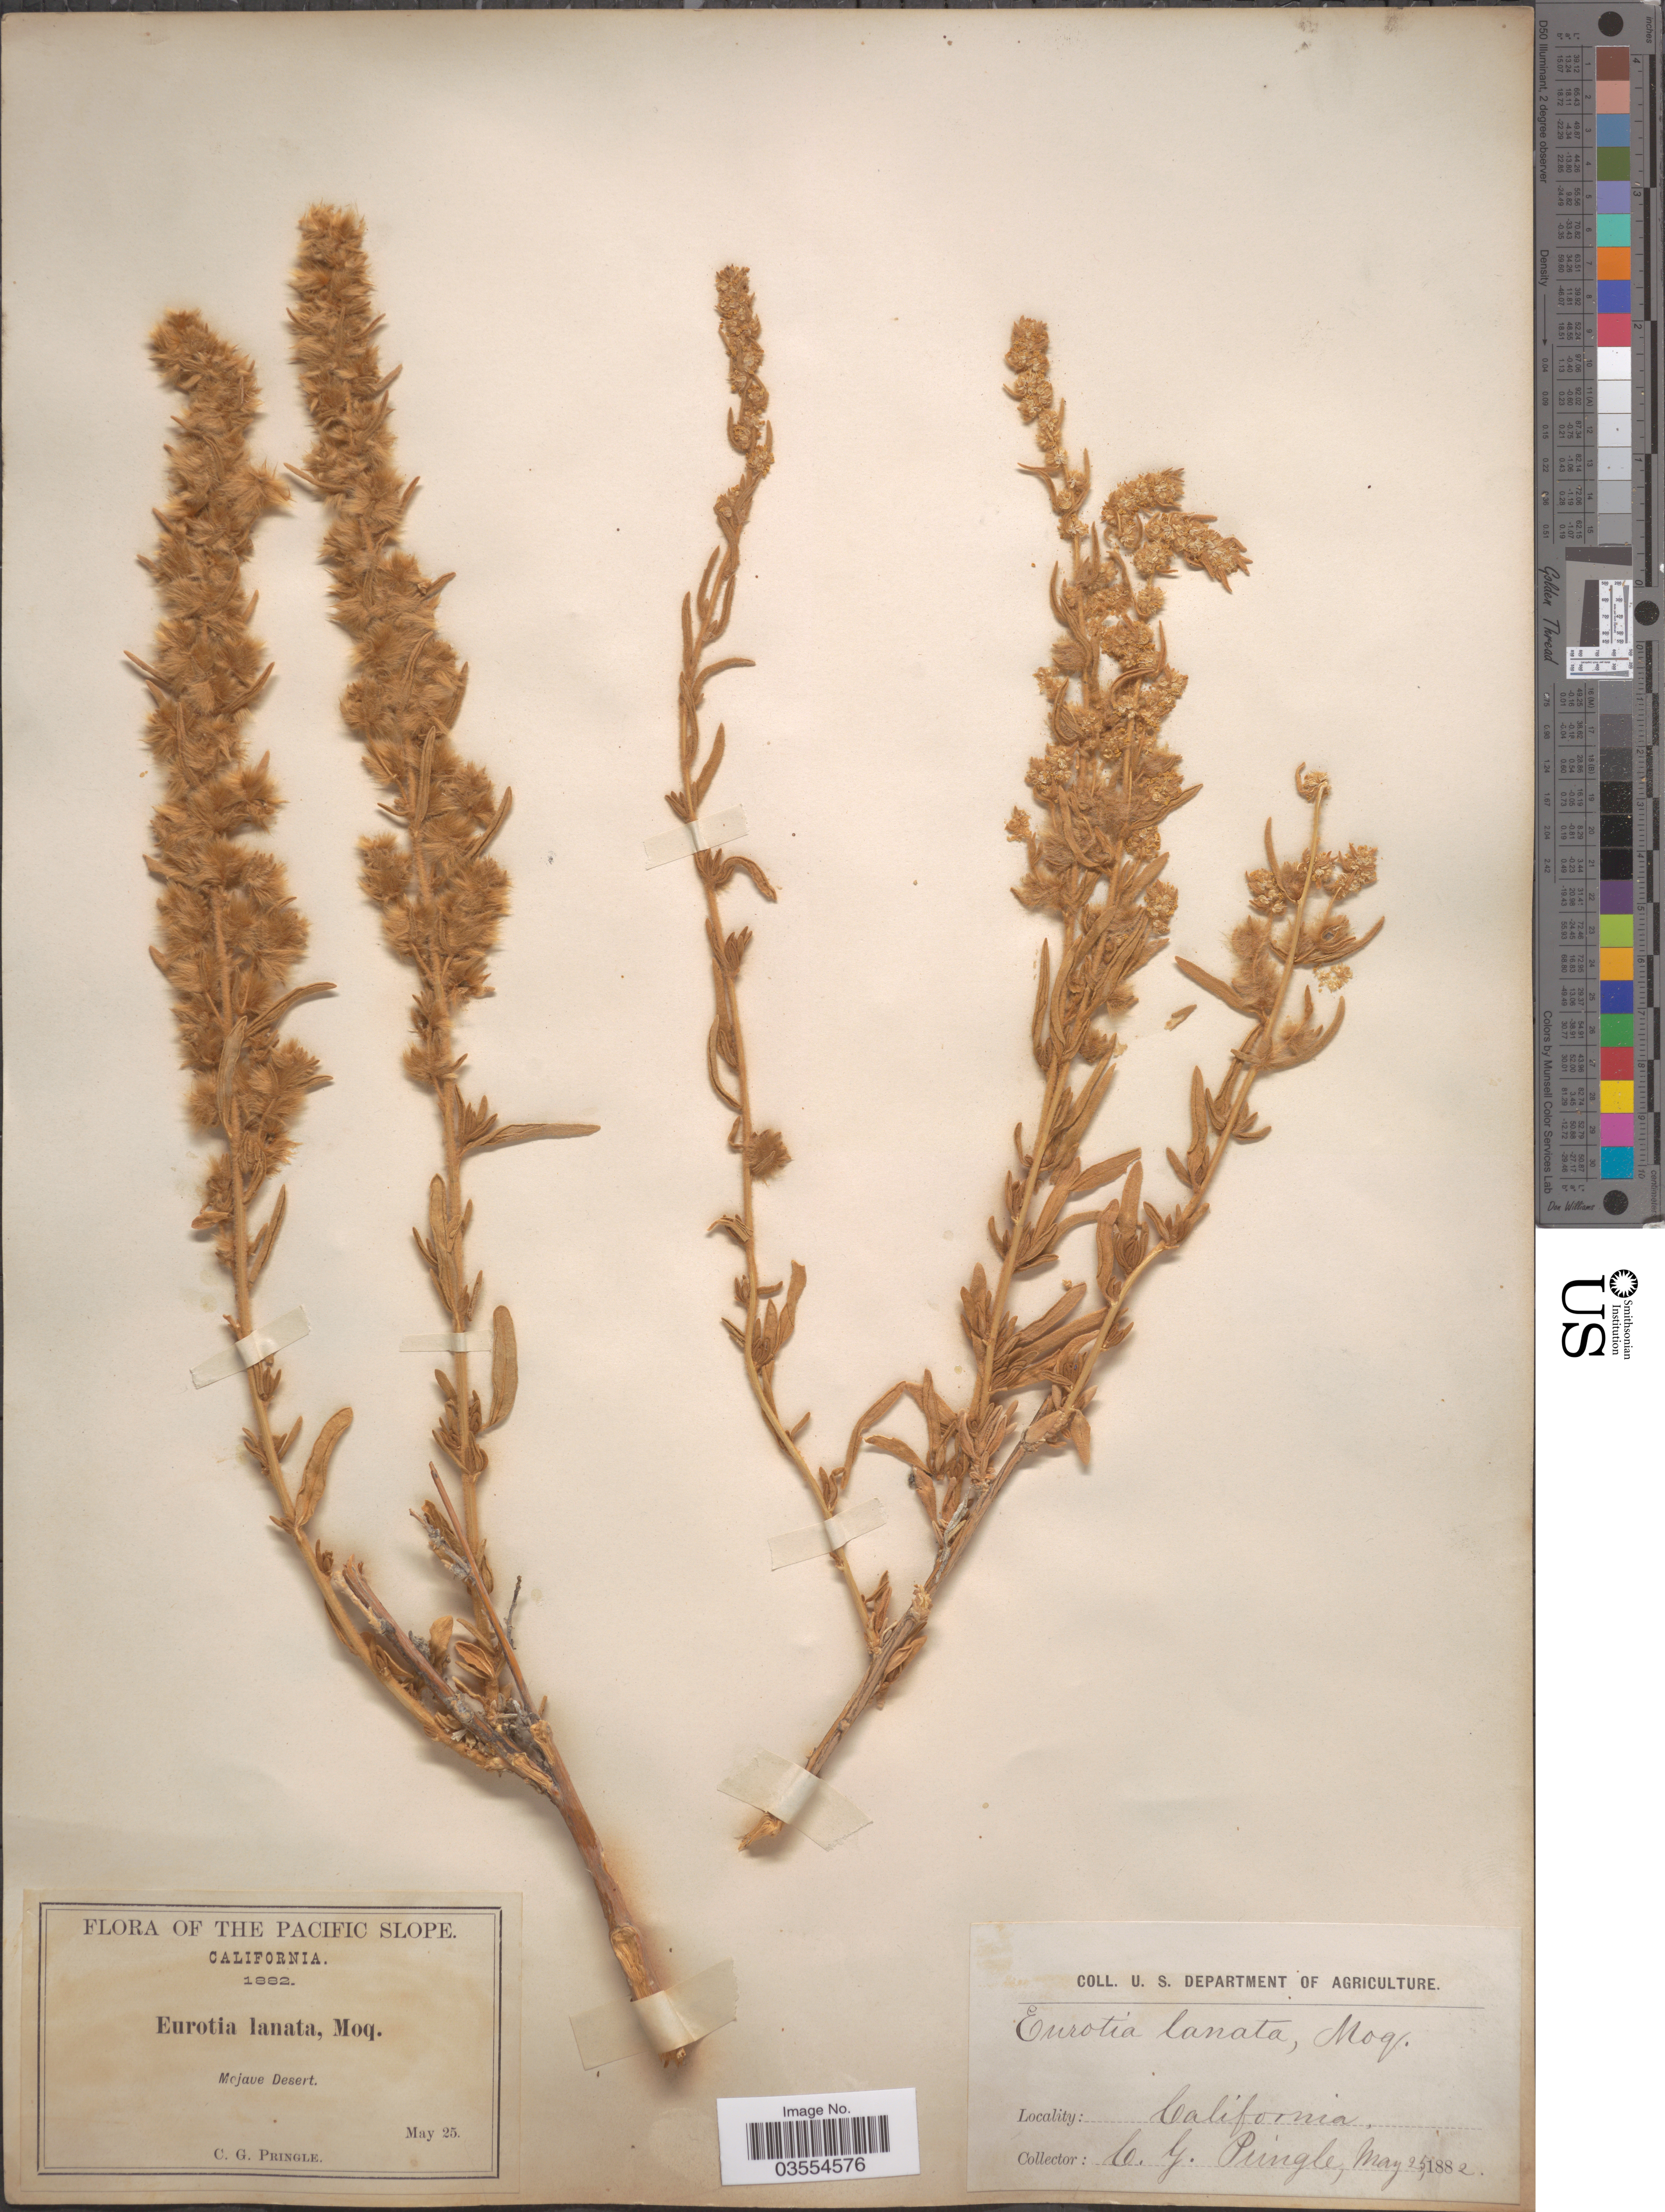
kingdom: Plantae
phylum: Tracheophyta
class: Magnoliopsida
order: Caryophyllales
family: Amaranthaceae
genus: Krascheninnikovia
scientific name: Krascheninnikovia lanata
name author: (Pursh) A. Meeuse & A.Smit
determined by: U.S. National Herbarium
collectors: C. G. Pringle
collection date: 1882-05-25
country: United States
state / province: California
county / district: San Bernardino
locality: The Pacific Slope. Mojave Desert.